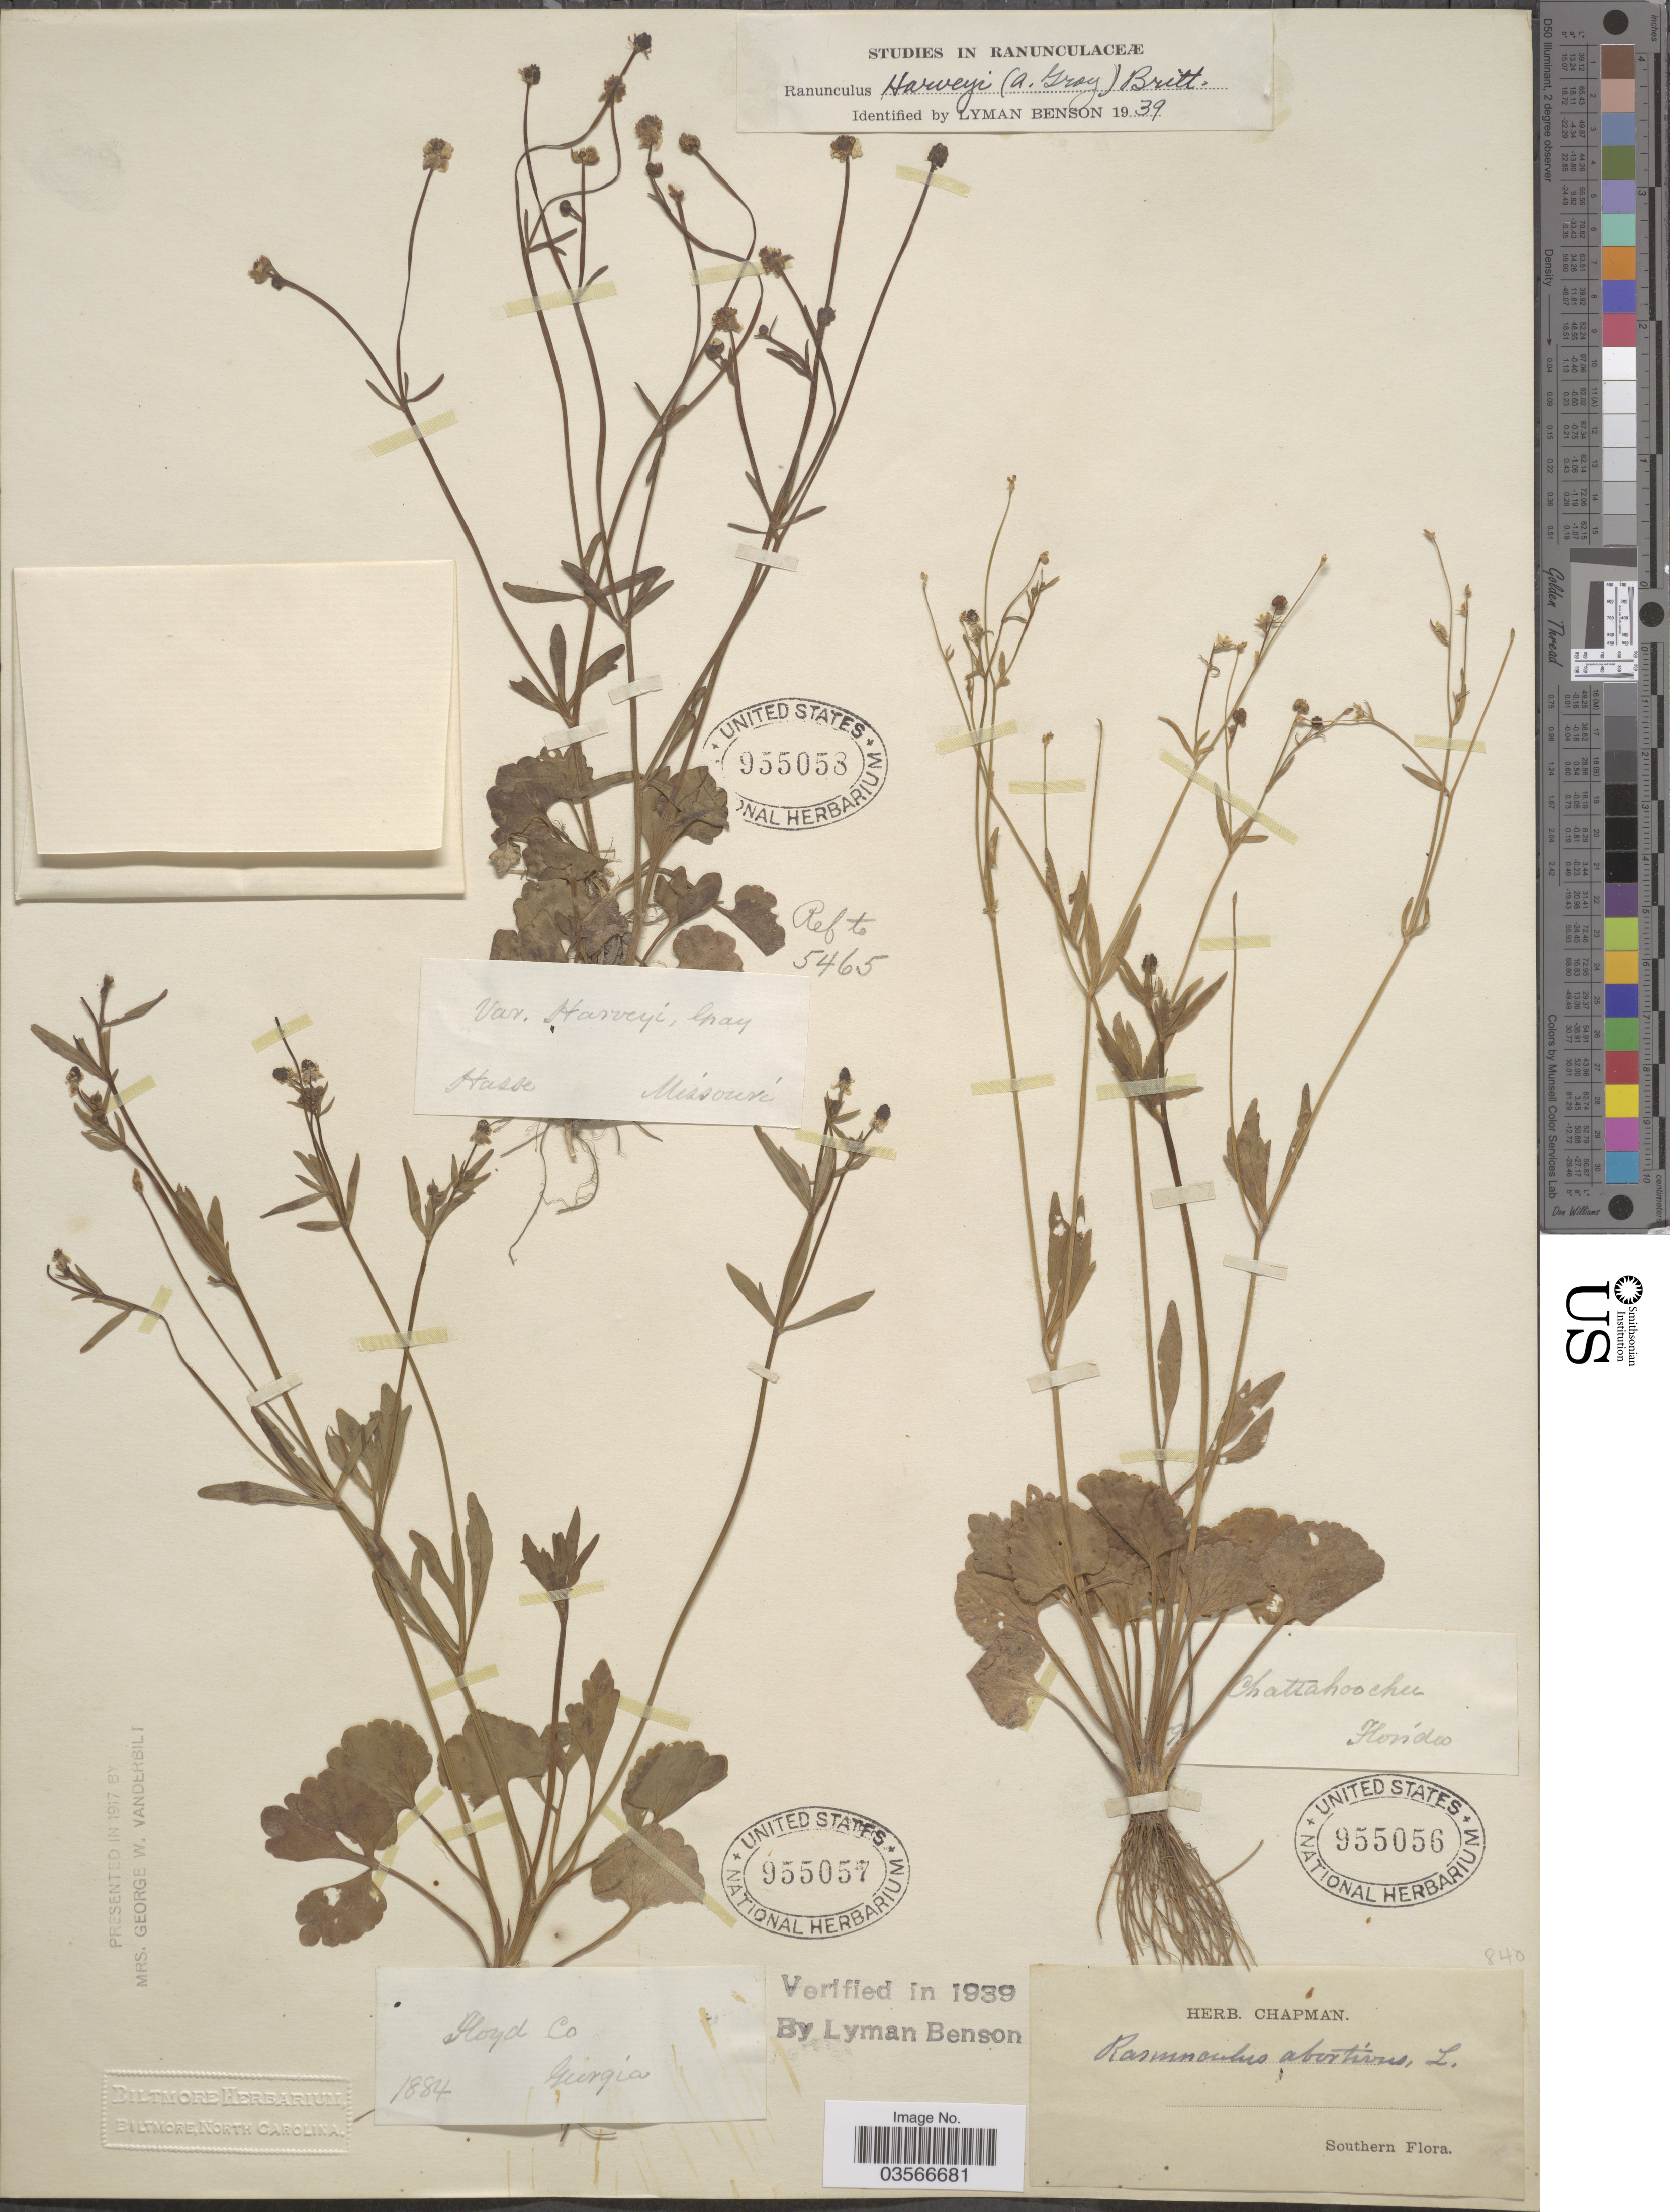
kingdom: Plantae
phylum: Tracheophyta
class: Magnoliopsida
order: Ranunculales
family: Ranunculaceae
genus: Ranunculus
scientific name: Ranunculus harveyi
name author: (A. Gray) Britton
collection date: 1884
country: United States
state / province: Georgia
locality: Floyd Co.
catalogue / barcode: US 955057-2